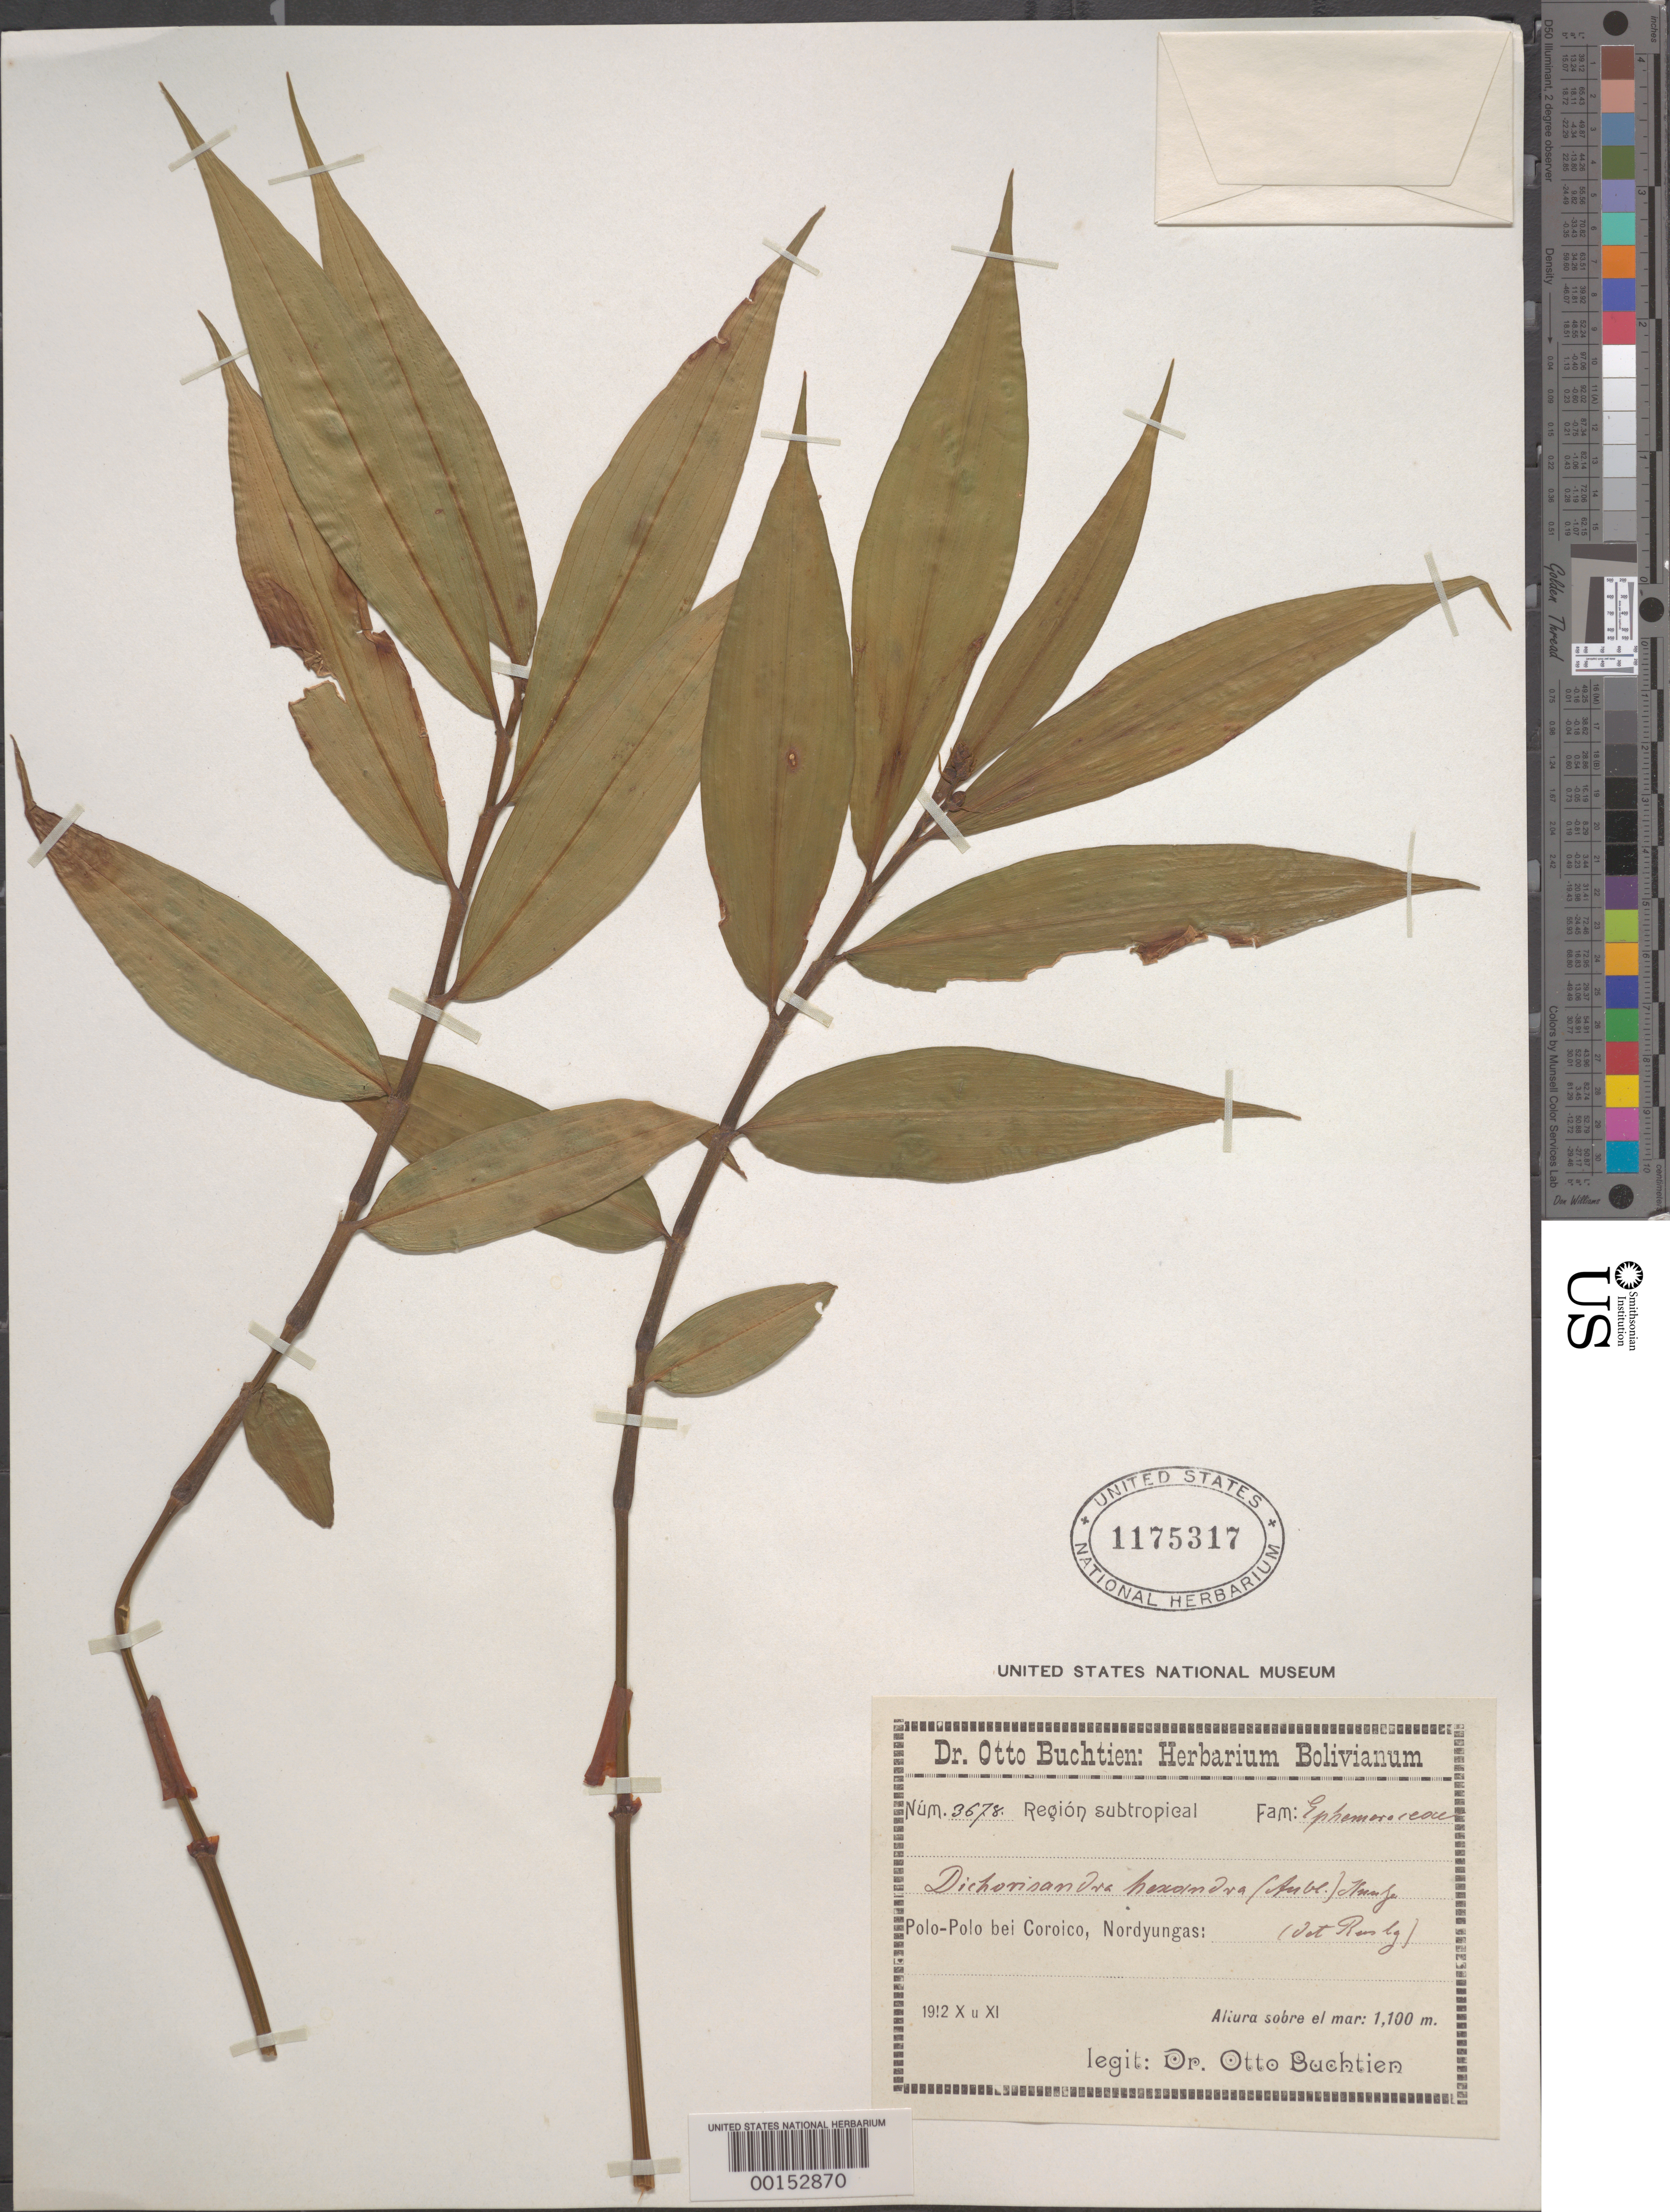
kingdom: Plantae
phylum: Tracheophyta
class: Liliopsida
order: Commelinales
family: Commelinaceae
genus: Dichorisandra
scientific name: Dichorisandra sp.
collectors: O. Buchtien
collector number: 3678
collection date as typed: Oct 1912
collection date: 1912-10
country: Bolivia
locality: North Yungas; Polo Polo near Cordico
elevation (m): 1100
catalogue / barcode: US 1175317